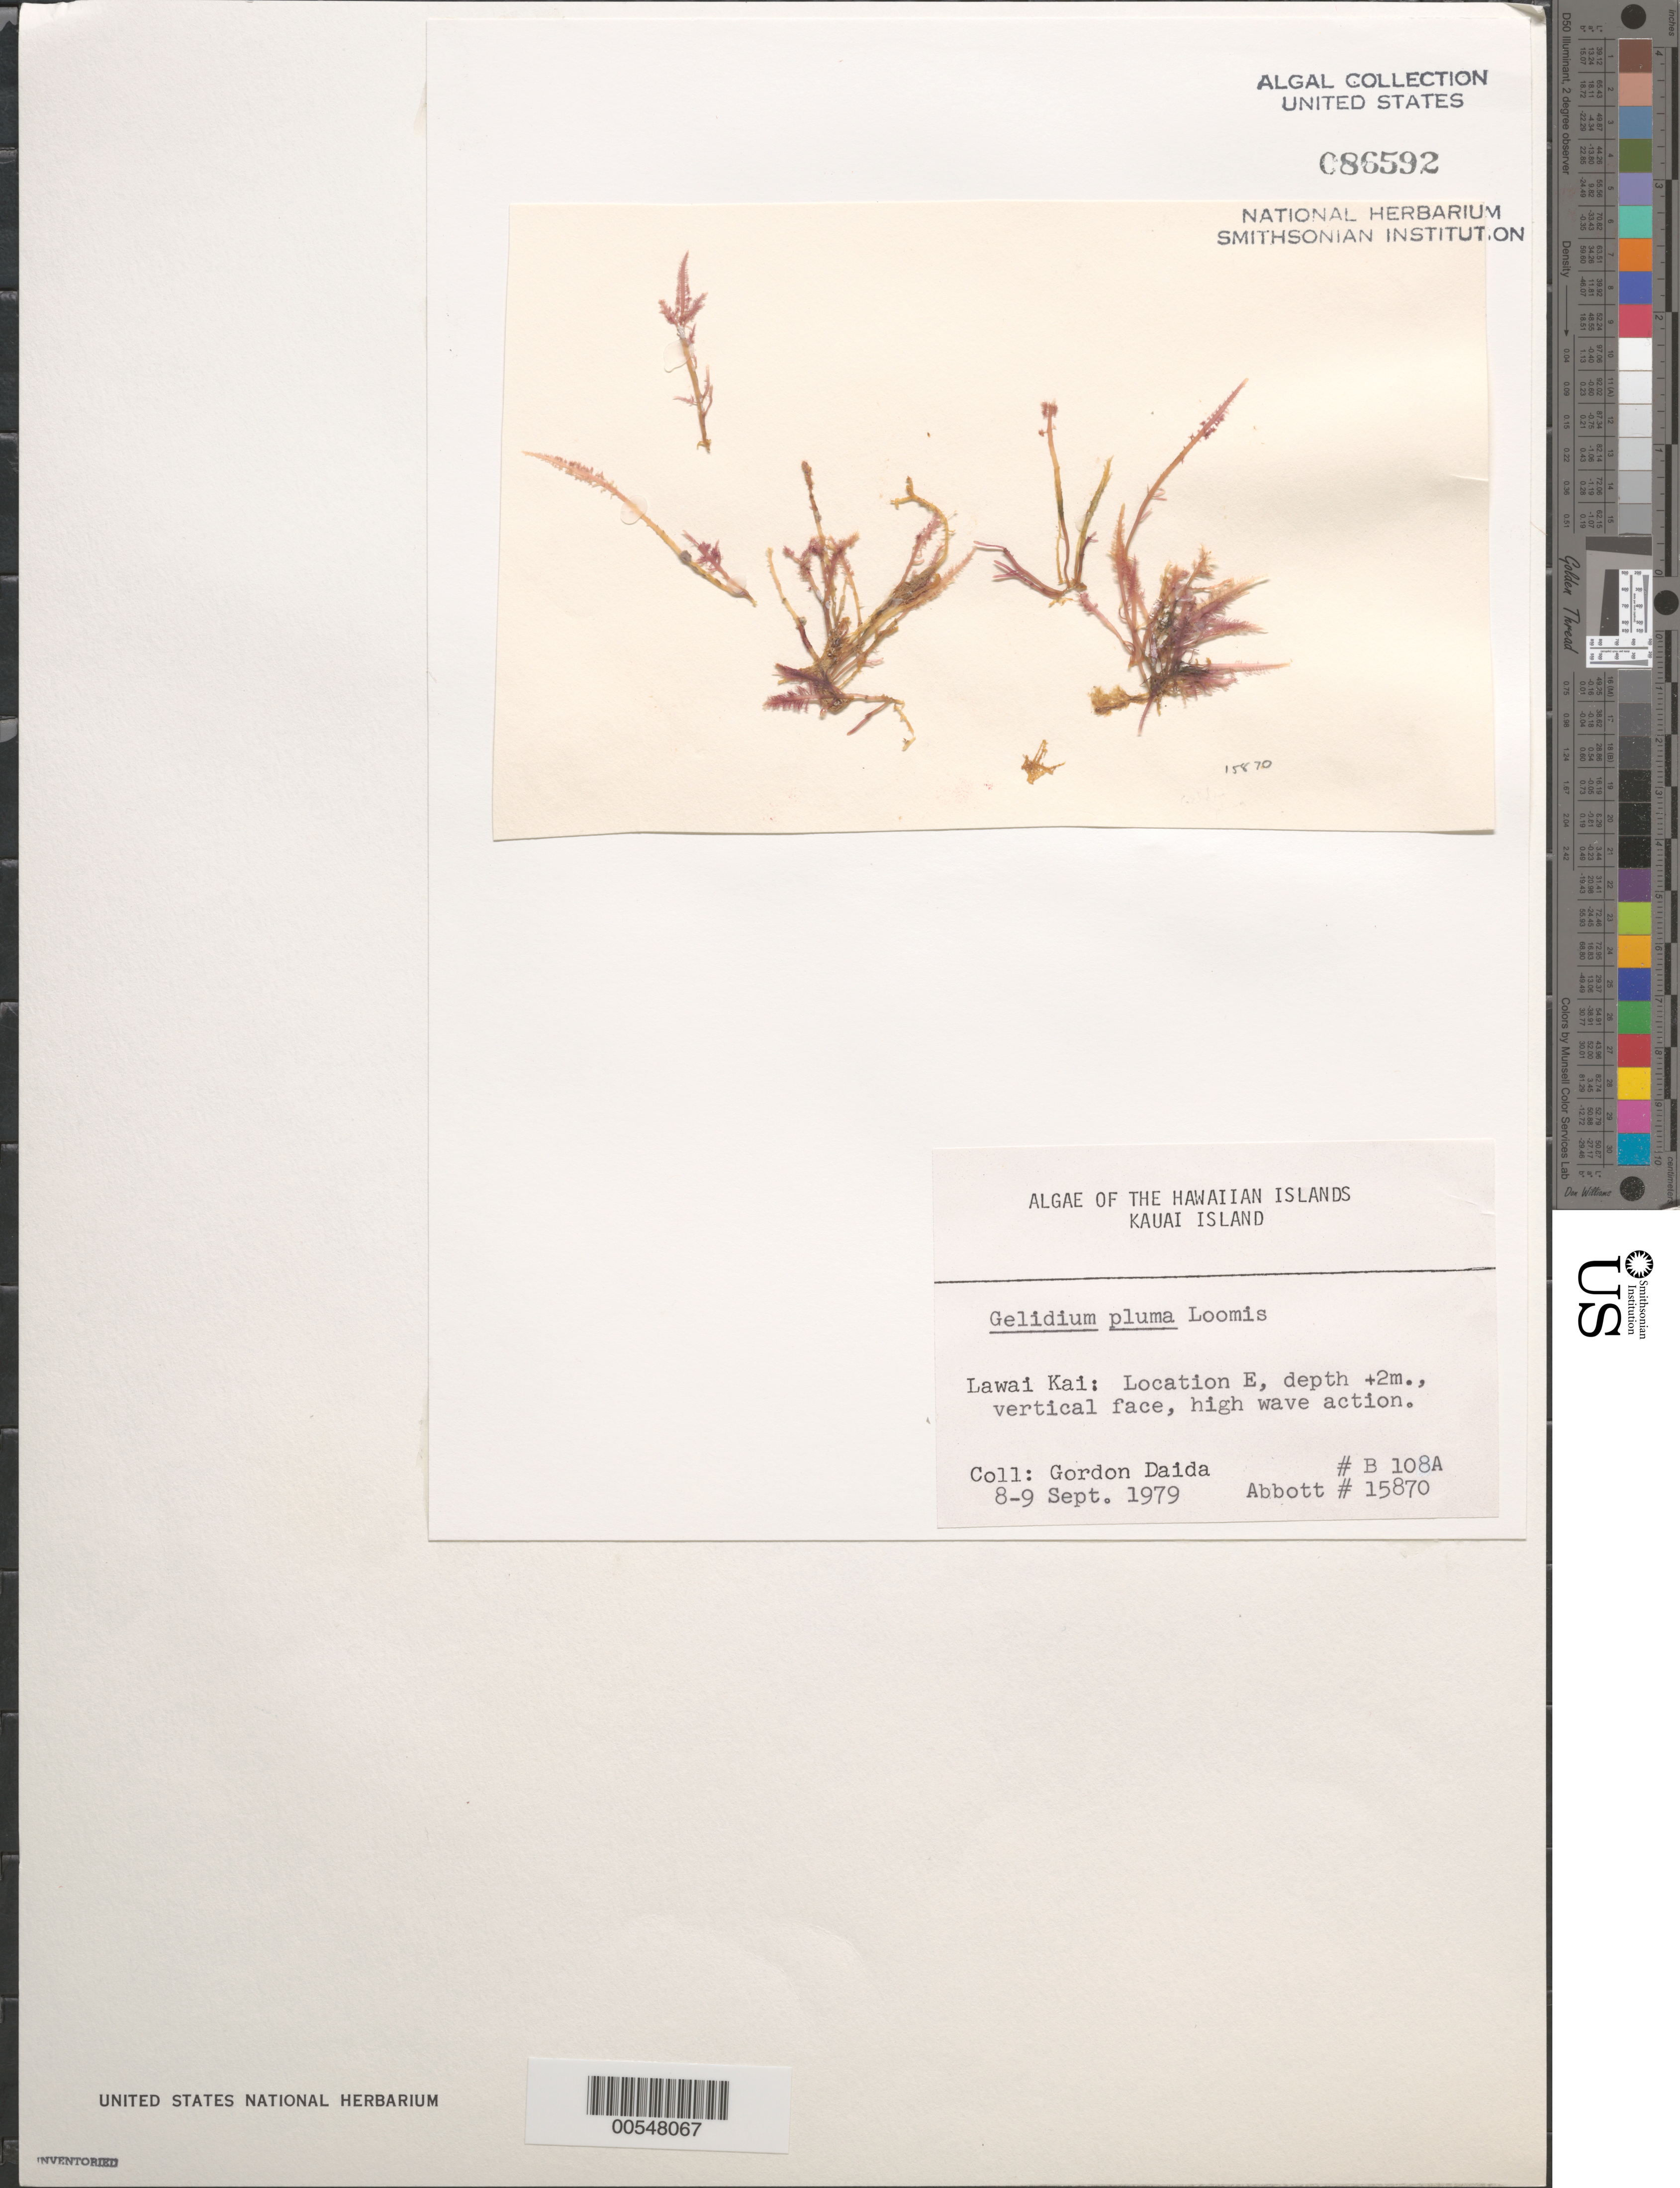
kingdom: Plantae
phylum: Rhodophyta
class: Florideophyceae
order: Gelidiales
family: Gelidiaceae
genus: Gelidium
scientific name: Gelidium pluma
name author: Bornet ex N.H. Loomis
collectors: G. Daida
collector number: B108a & IAA 15870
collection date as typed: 08 Sep 1979 to 09 Sep 1979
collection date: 1979-09-08/1979-09-09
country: United States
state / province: Hawaii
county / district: Kaui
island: Kaua'i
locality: Lawai Kai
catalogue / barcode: US 86592